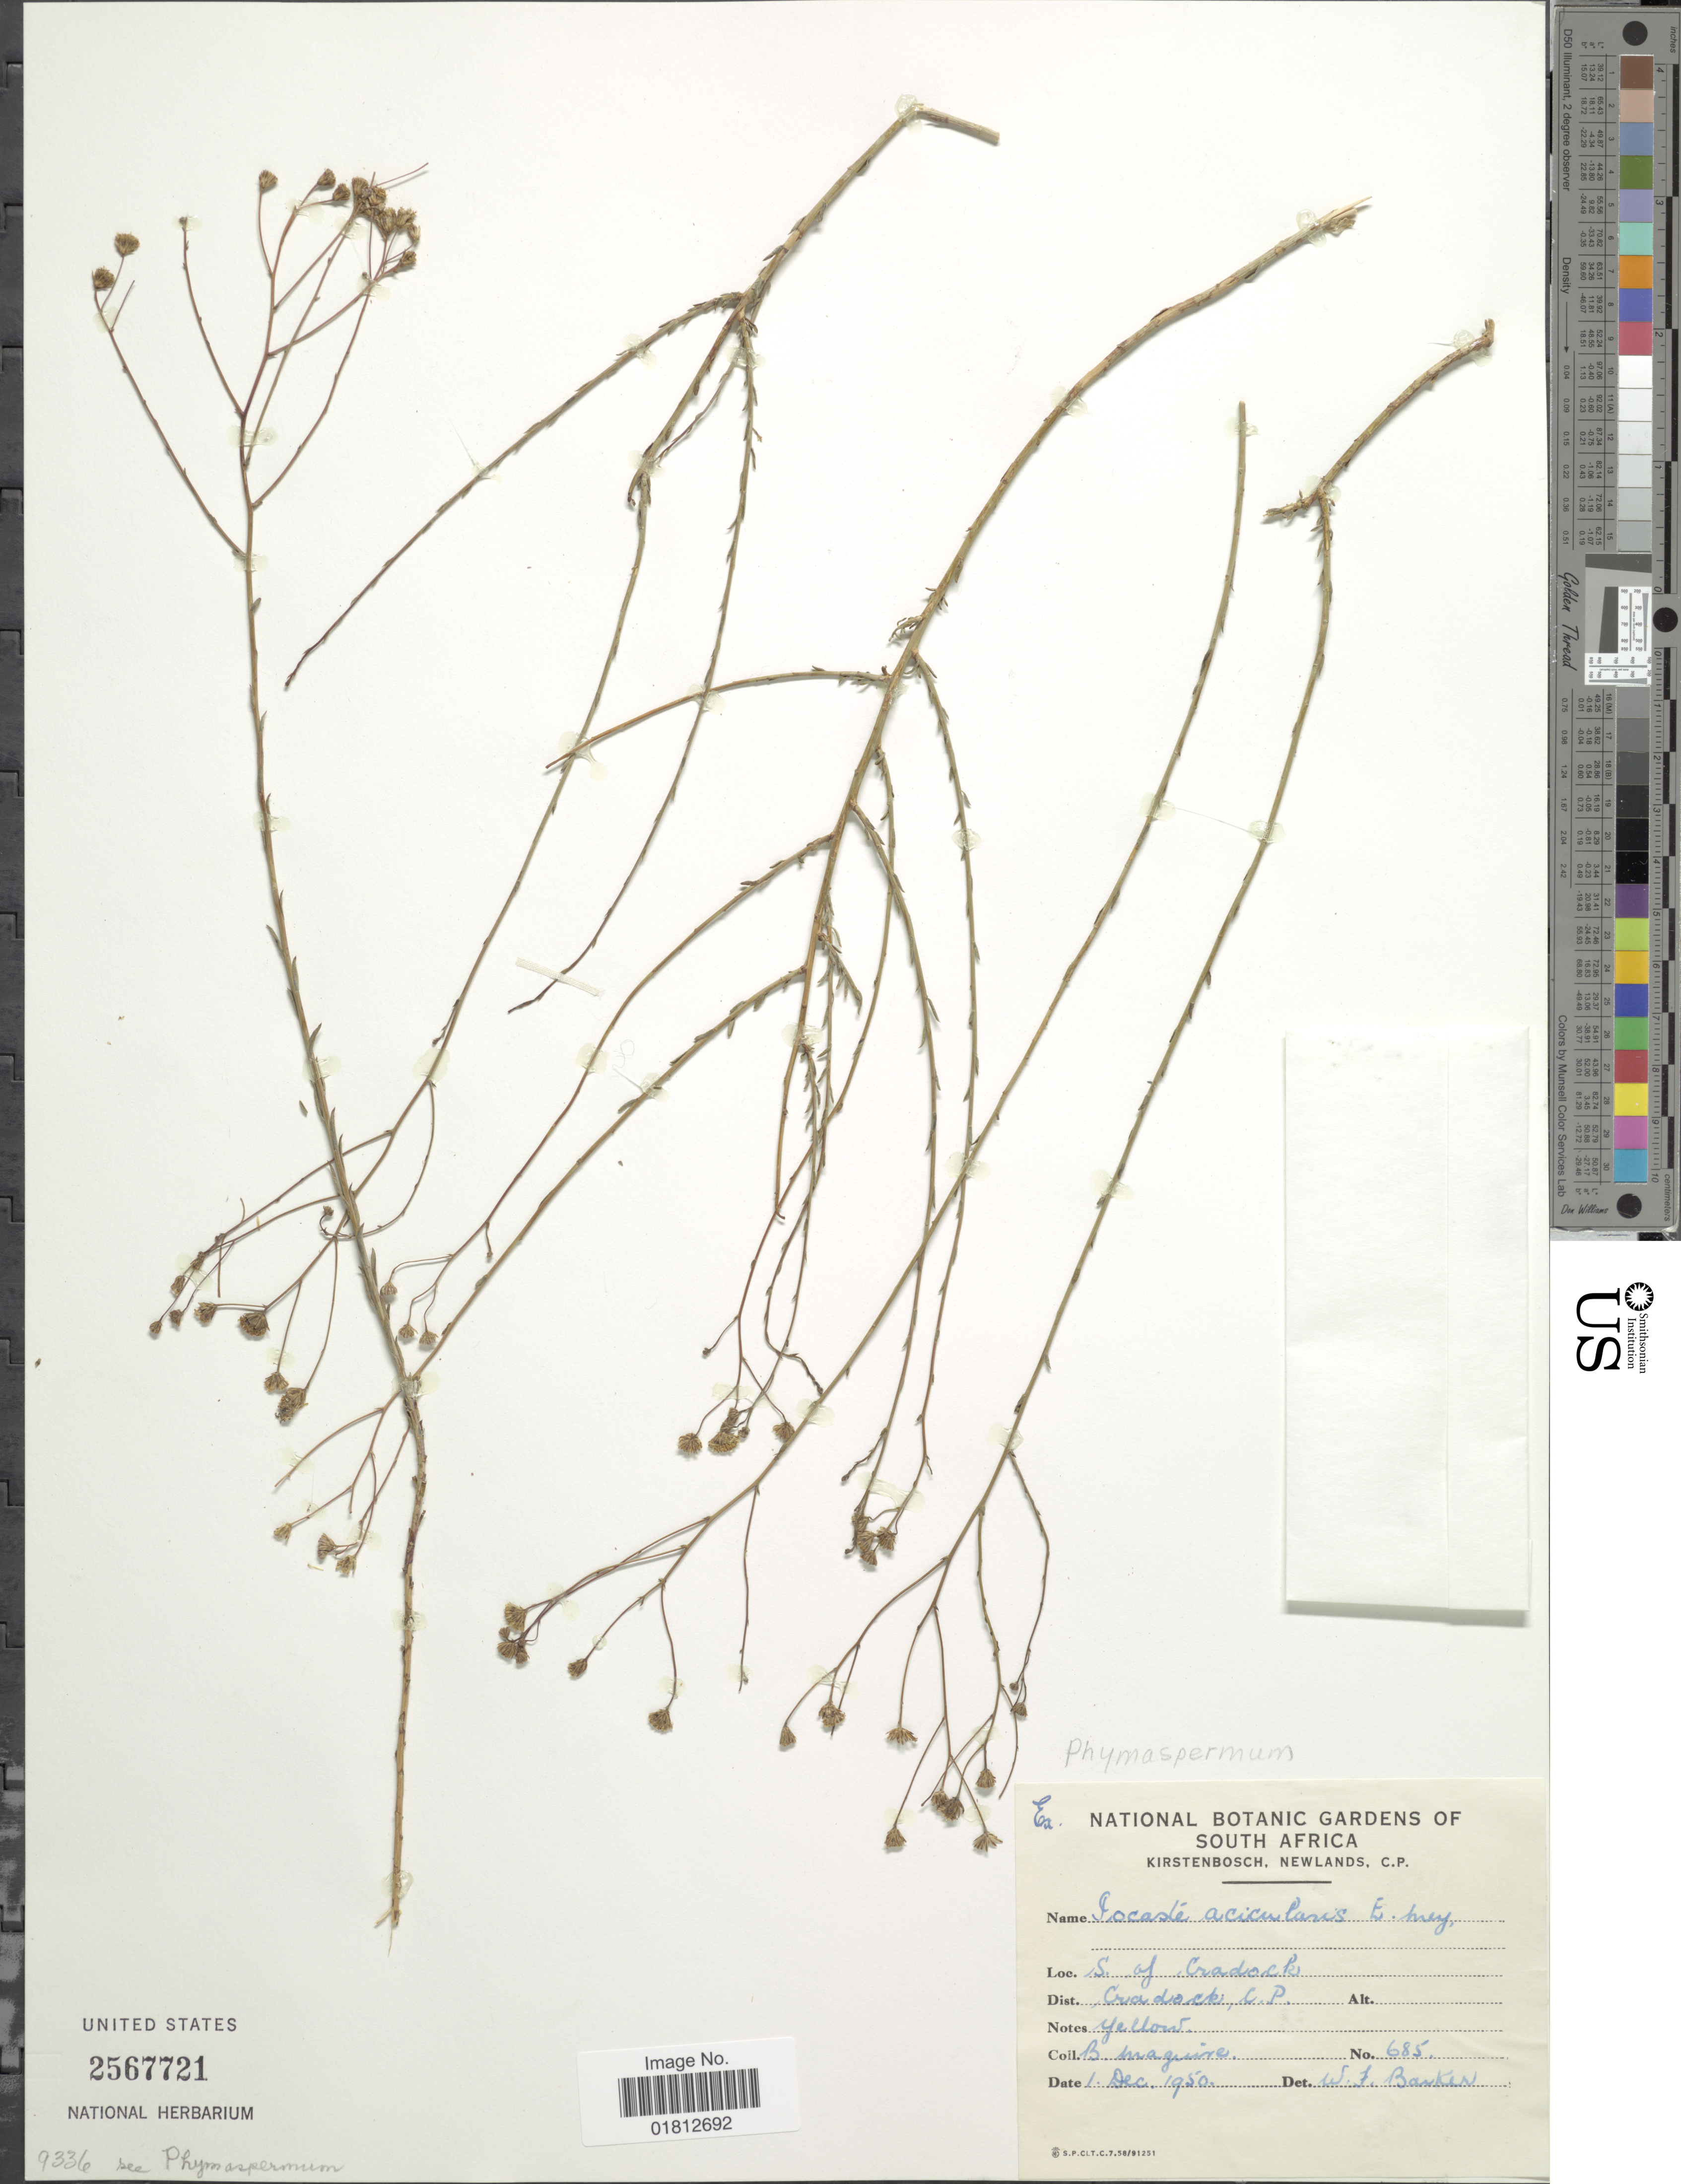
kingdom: Plantae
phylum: Tracheophyta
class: Magnoliopsida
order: Asterales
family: Asteraceae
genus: Phymaspermum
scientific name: Phymaspermum aciculare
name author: Benth. & Hook. f.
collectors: B. Maguire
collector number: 685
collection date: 1950-12-01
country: South Africa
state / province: Eastern Cape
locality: S. of Cradock, Dist. Cradock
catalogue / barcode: US 2567721